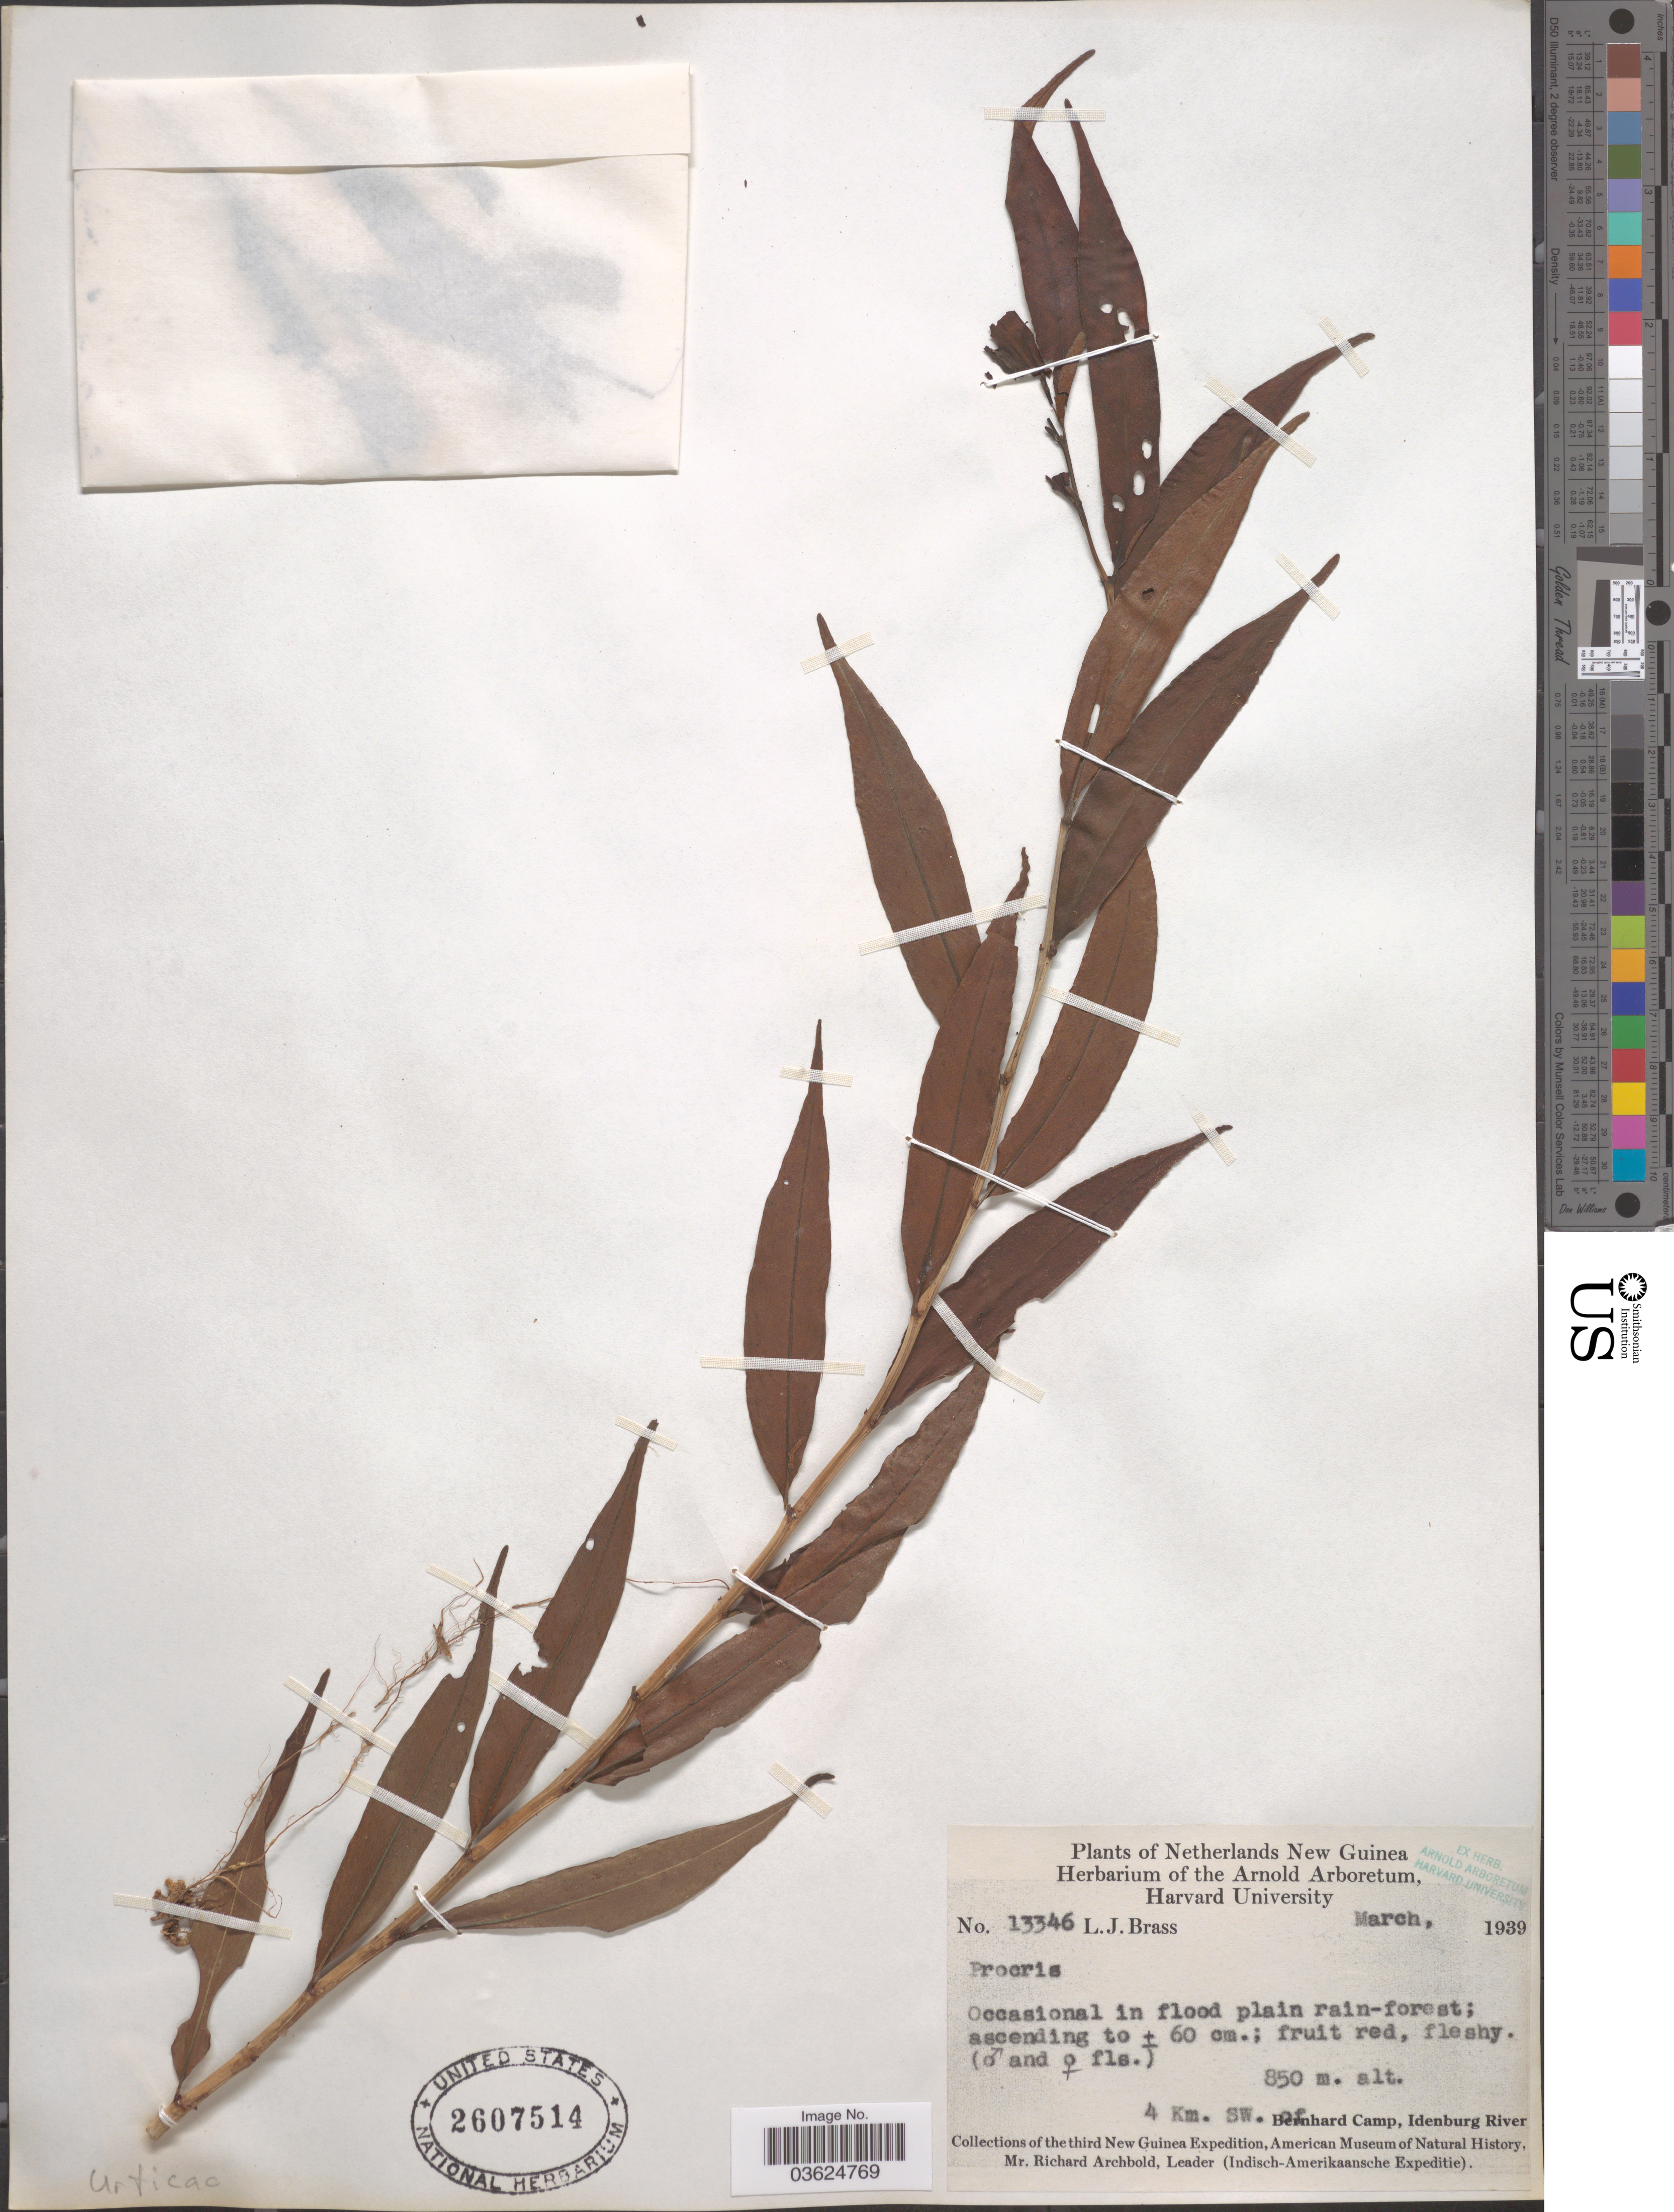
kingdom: Plantae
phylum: Tracheophyta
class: Magnoliopsida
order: Rosales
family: Urticaceae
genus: Procris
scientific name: Procris sp.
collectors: L. J. Brass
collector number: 13346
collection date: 1939-03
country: Indonesia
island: New Guinea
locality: Netherlands New Guinea. 4 Km. SW. of Bernhard Camp, Idenburg River.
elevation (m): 850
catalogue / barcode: US 2607514